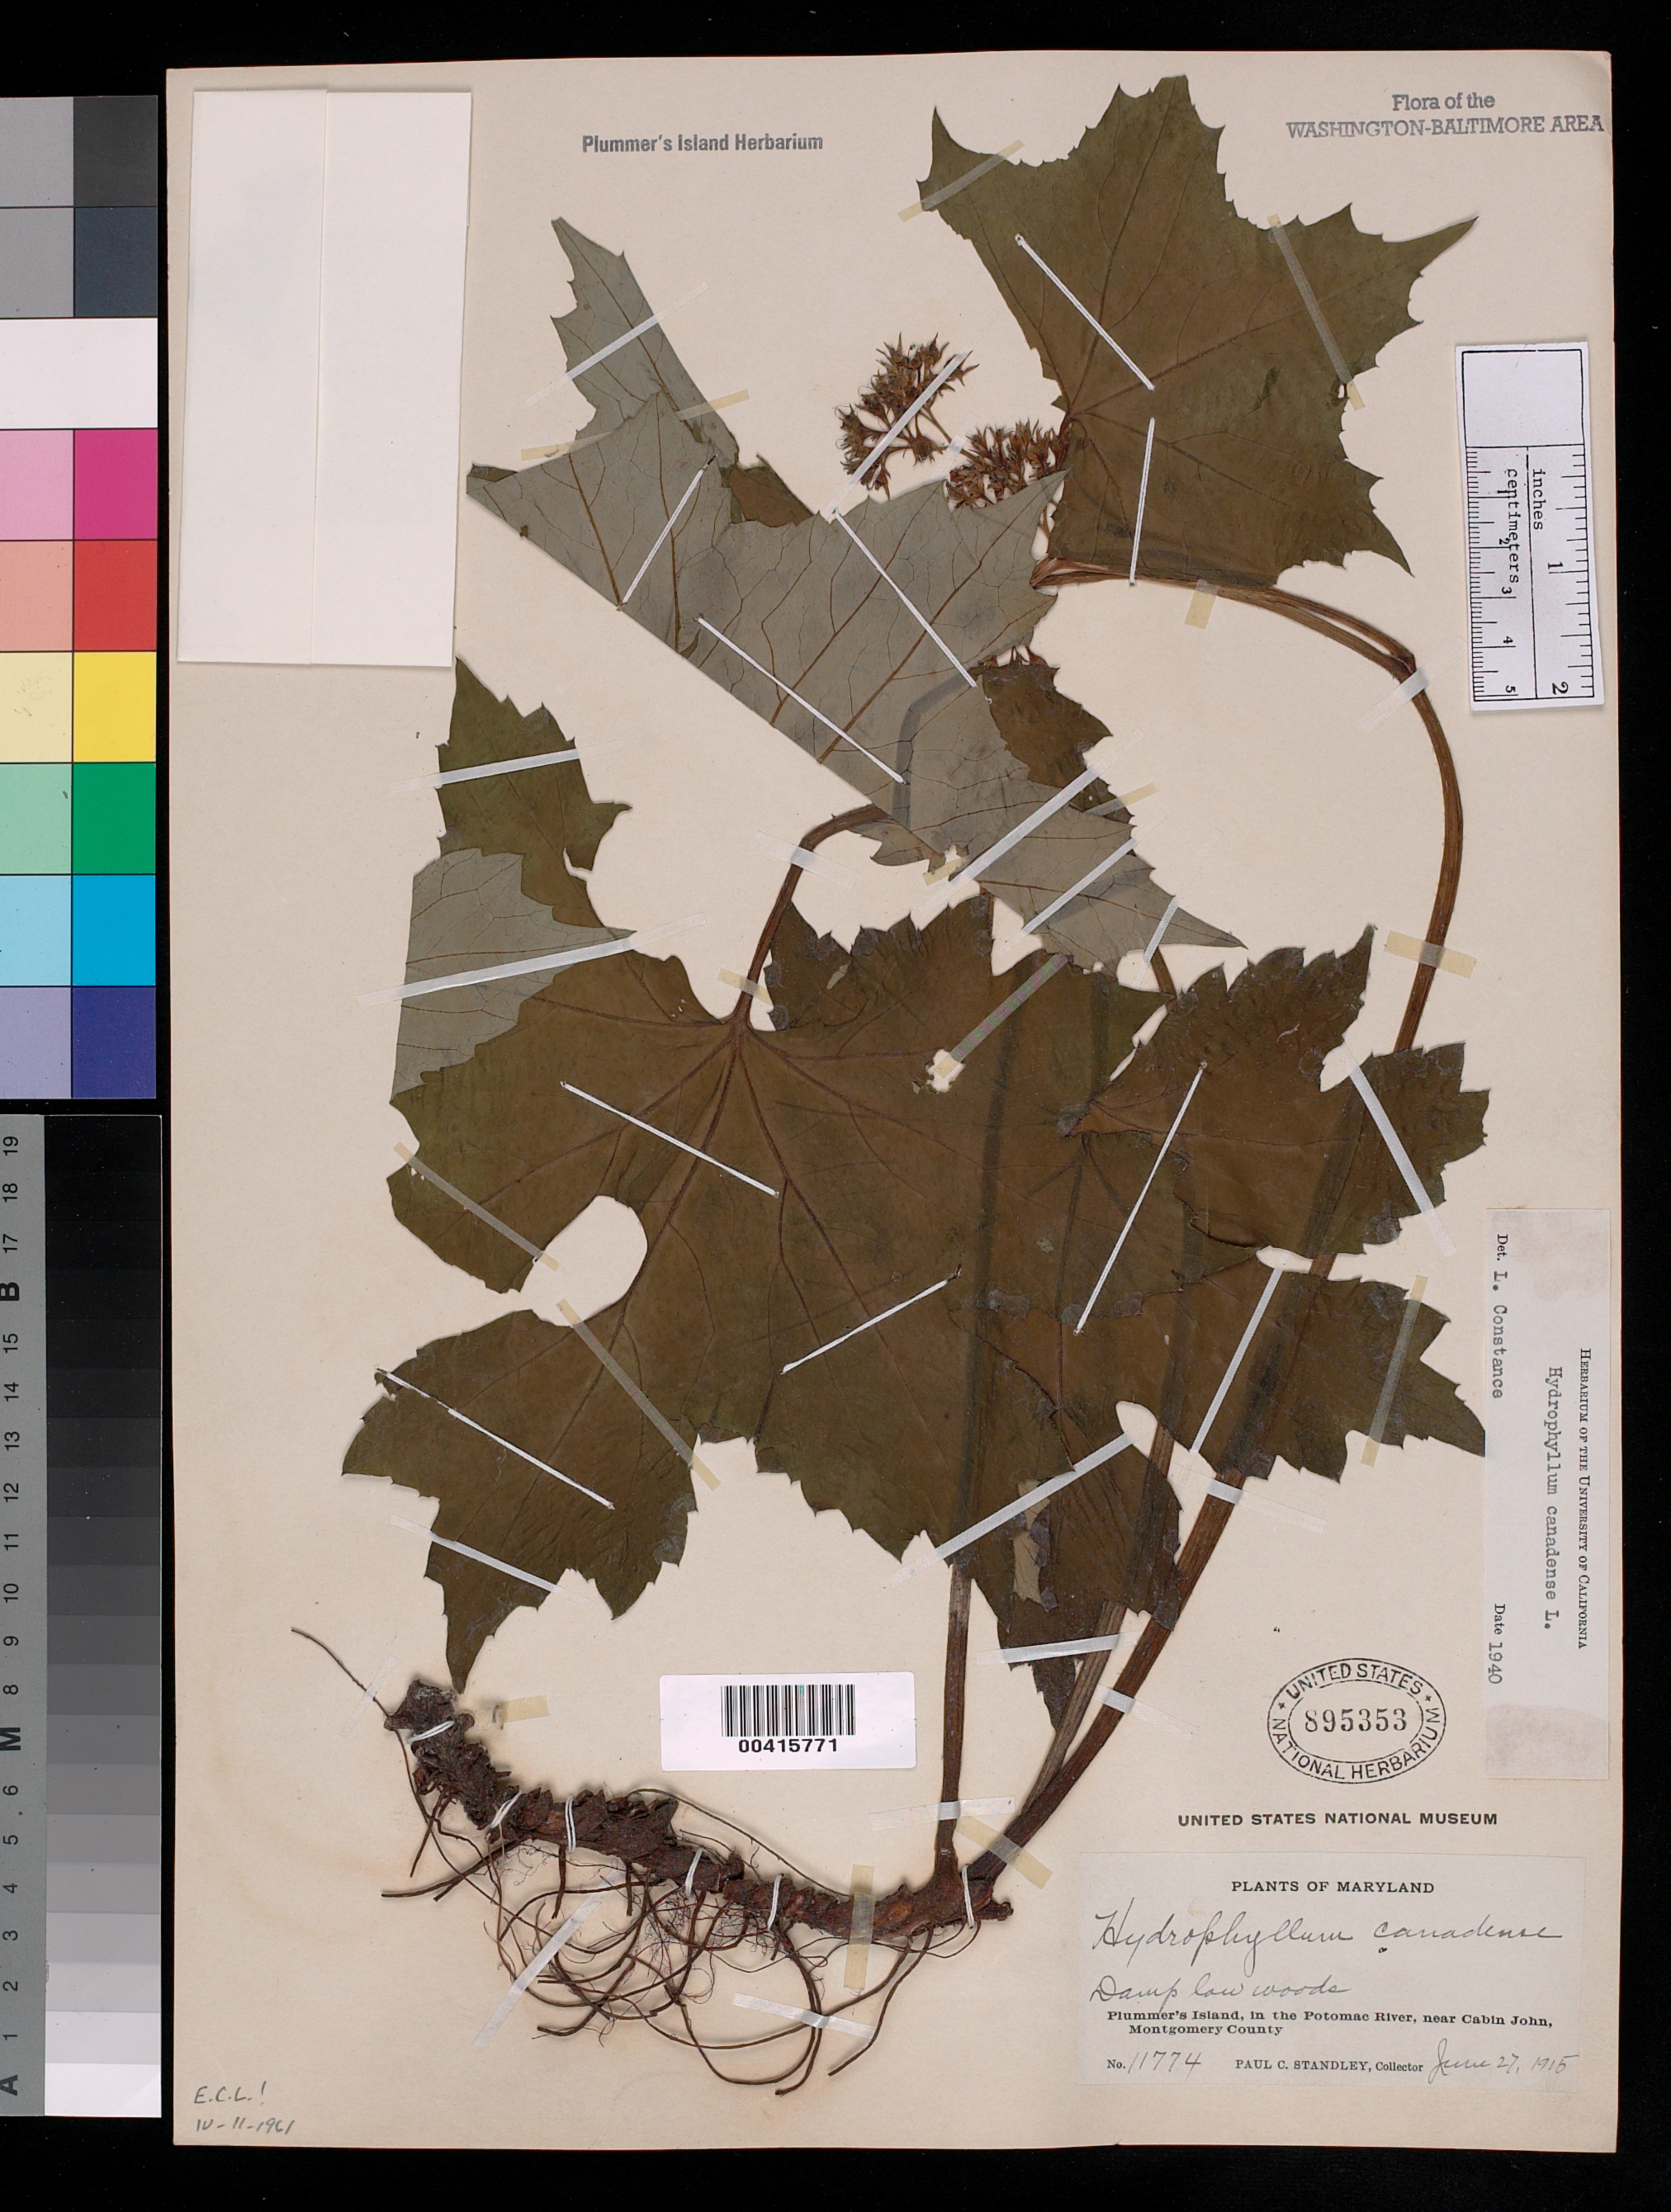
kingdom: Plantae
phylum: Tracheophyta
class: Magnoliopsida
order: Boraginales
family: Hydrophyllaceae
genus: Hydrophyllum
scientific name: Hydrophyllum canadense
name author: L.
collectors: P. C. Standley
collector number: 11774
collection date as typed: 27 Jun 1915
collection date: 1915-06-27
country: United States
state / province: Maryland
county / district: Montgomery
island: Plummers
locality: Plummer's Island C. & O. Canal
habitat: Damp low woods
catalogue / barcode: US 895353